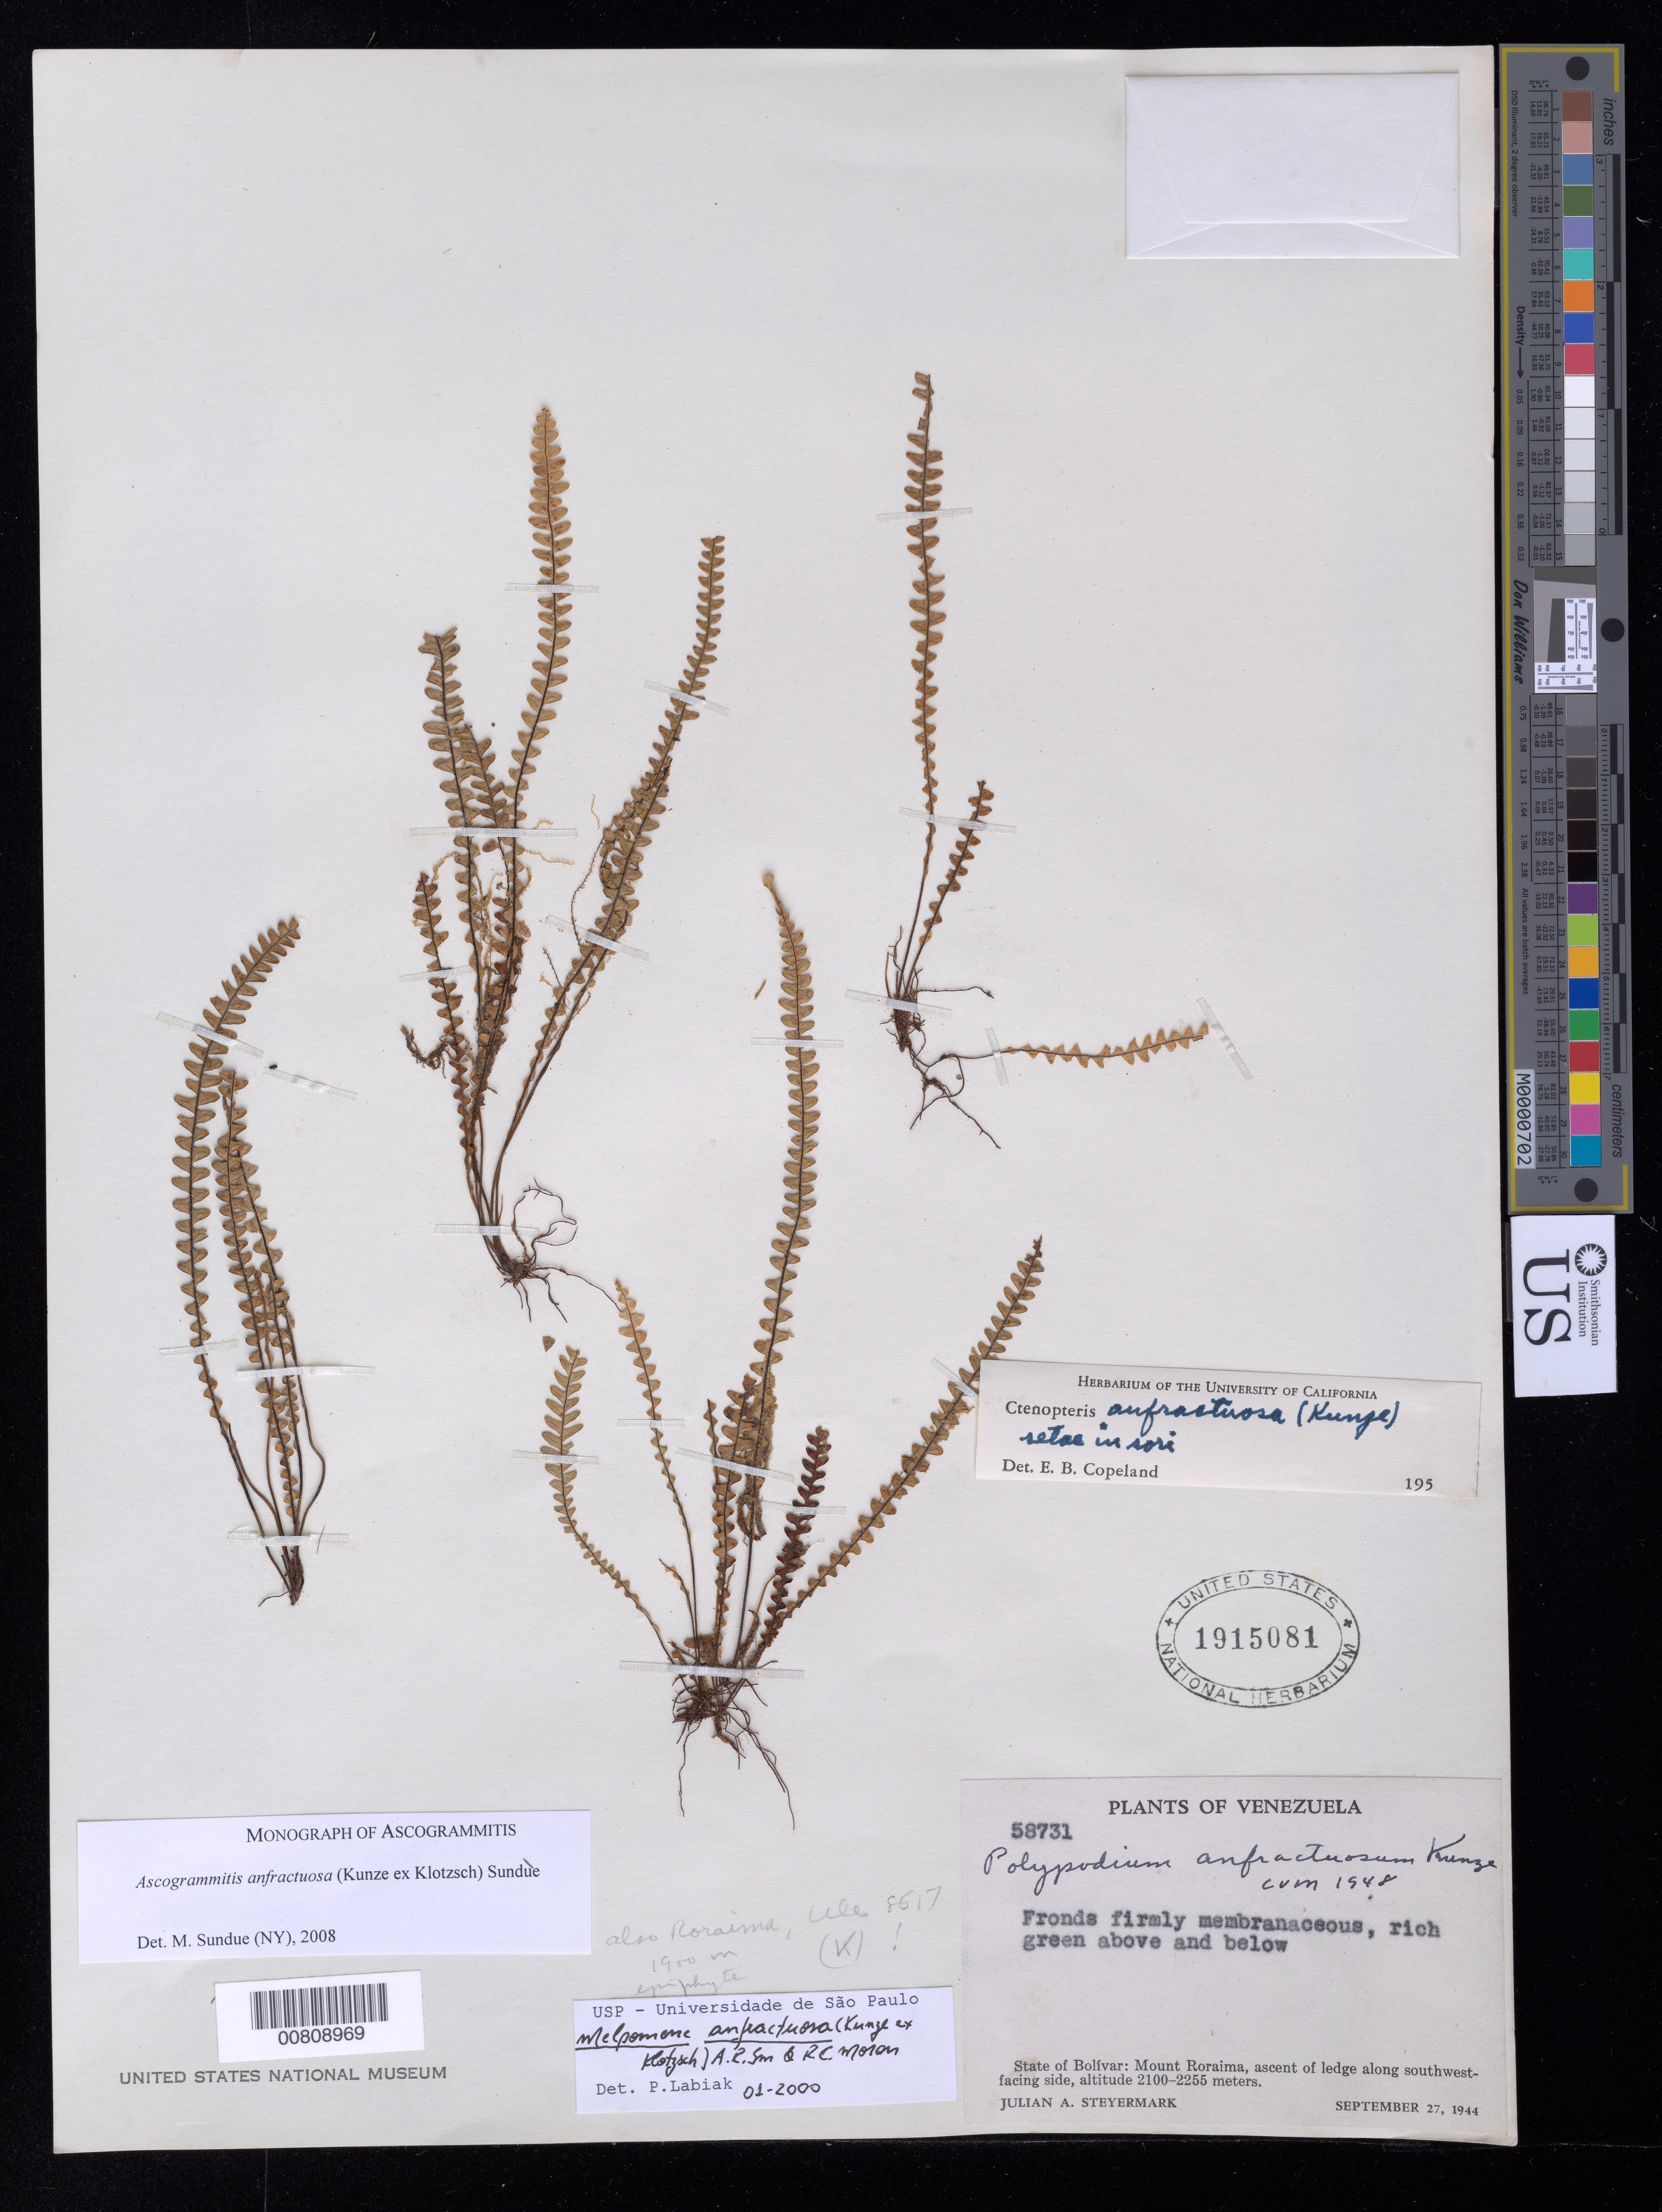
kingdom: Plantae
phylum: Tracheophyta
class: Polypodiopsida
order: Polypodiales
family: Polypodiaceae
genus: Ascogrammitis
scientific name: Ascogrammitis anfractuosa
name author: (Kunze ex Klotzsch) Sundue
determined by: Sundue, Michael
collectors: J. Steyermark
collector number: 58731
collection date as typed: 27-Sep-44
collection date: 1944-09-27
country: Venezuela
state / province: Bolívar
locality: Mt. Roraima, SW-facing side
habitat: Ascent of ledge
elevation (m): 2100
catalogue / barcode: US 1915081